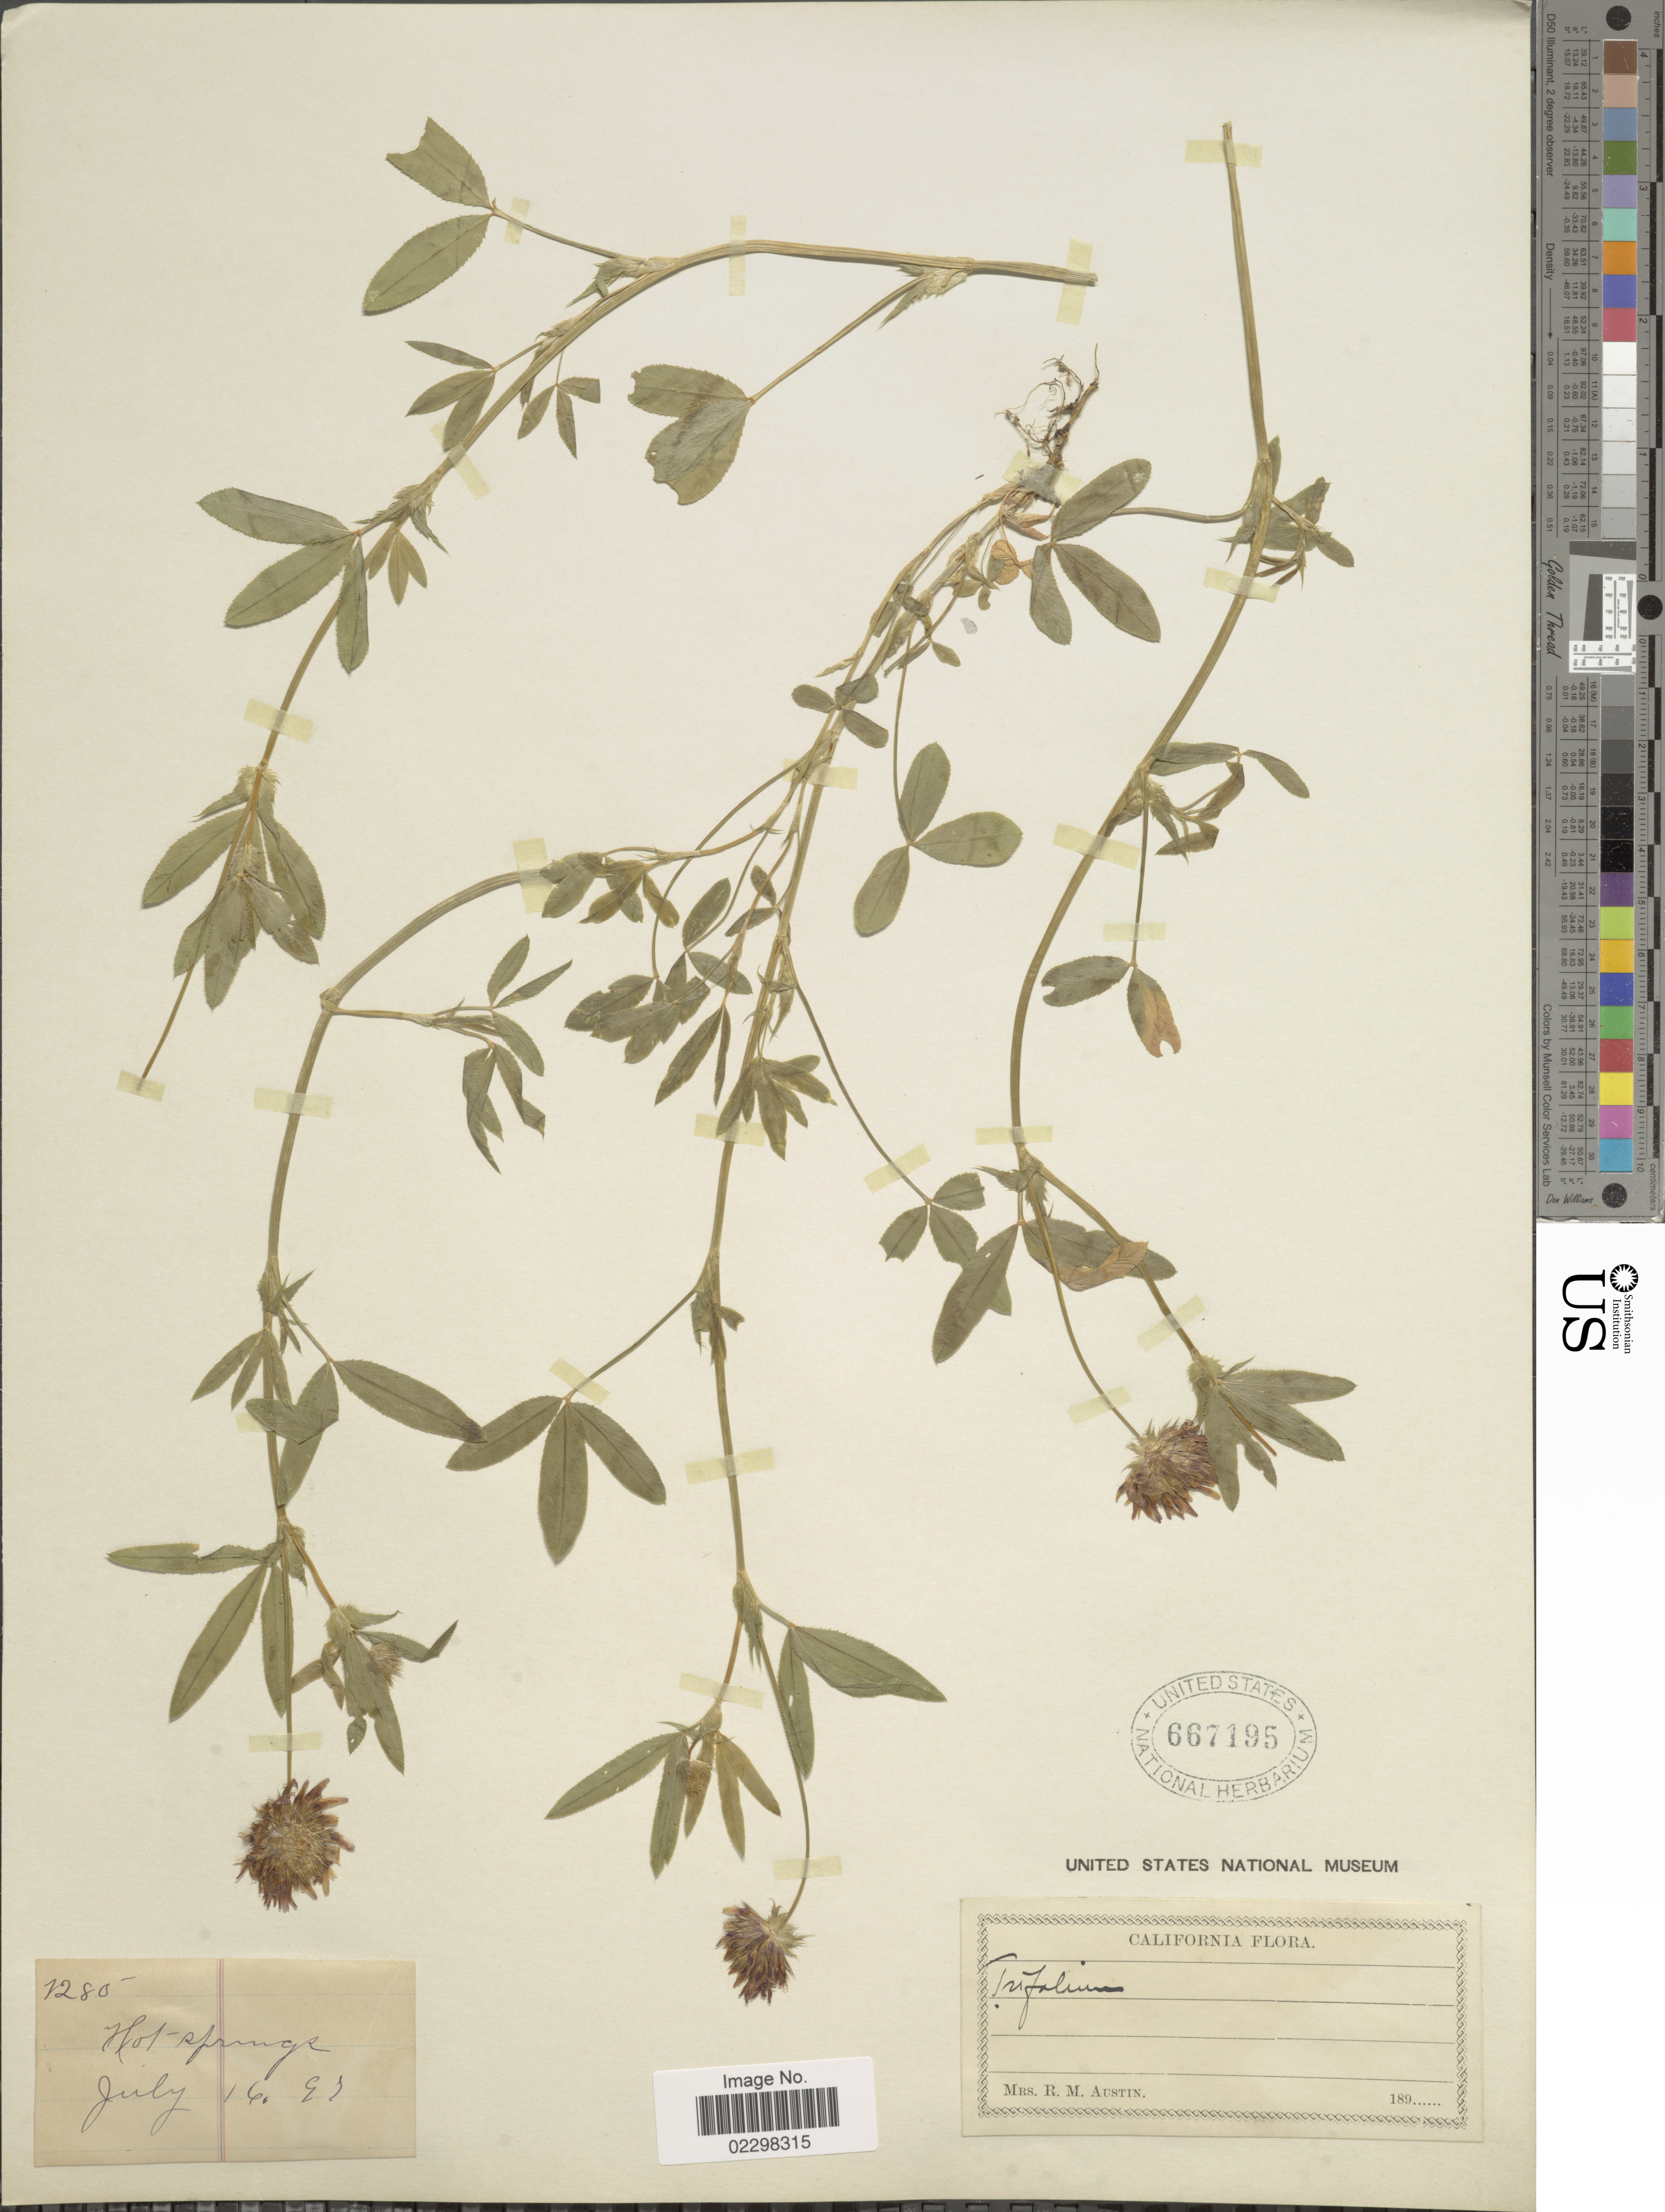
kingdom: Plantae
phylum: Tracheophyta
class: Magnoliopsida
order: Fabales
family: Fabaceae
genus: Trifolium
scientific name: Trifolium tridentatum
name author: Lindl.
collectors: R. Austin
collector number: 1285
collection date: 1893-07-16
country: United States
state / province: California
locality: Hot Springs, California.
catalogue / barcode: US 667195